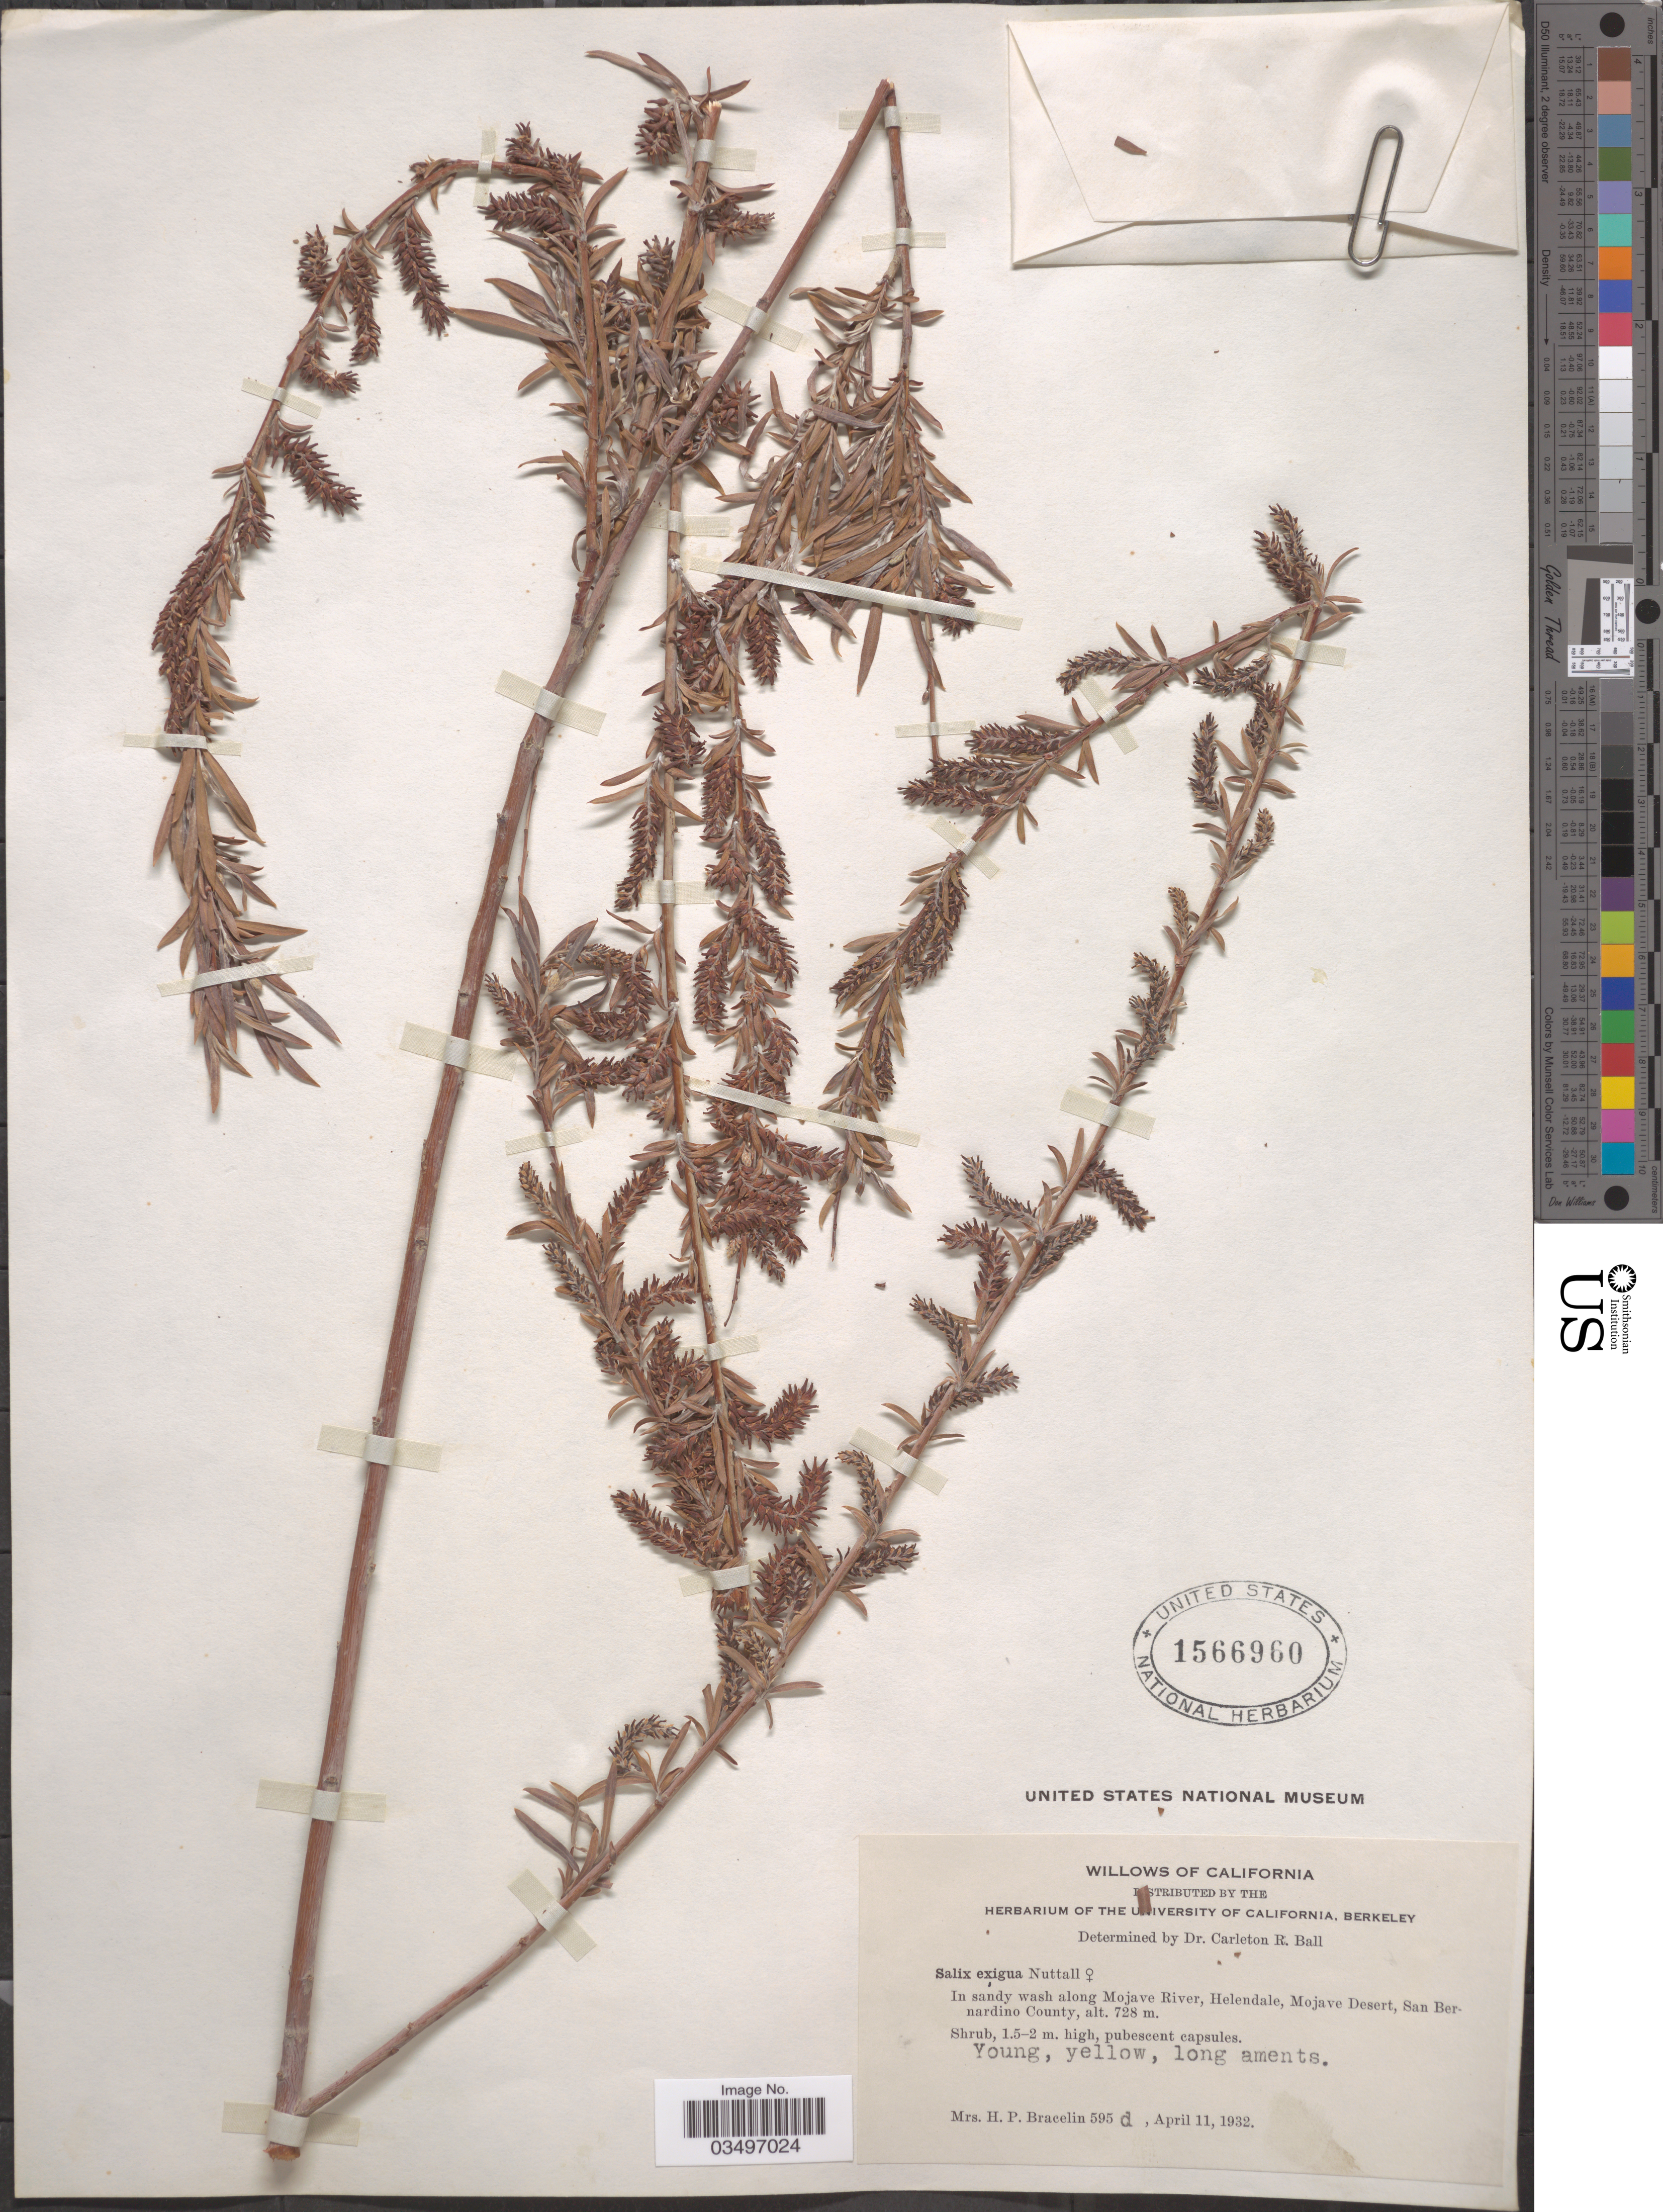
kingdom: Plantae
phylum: Tracheophyta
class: Magnoliopsida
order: Malpighiales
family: Salicaceae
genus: Salix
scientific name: Salix exigua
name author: Nutt.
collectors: H. Bracelin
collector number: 595d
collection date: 1932-04-11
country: United States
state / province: California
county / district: San Bernardino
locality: In sandy wash along Mojave River, Helendale, Mojave Desert, San Bernardino County.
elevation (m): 728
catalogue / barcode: US 1566960